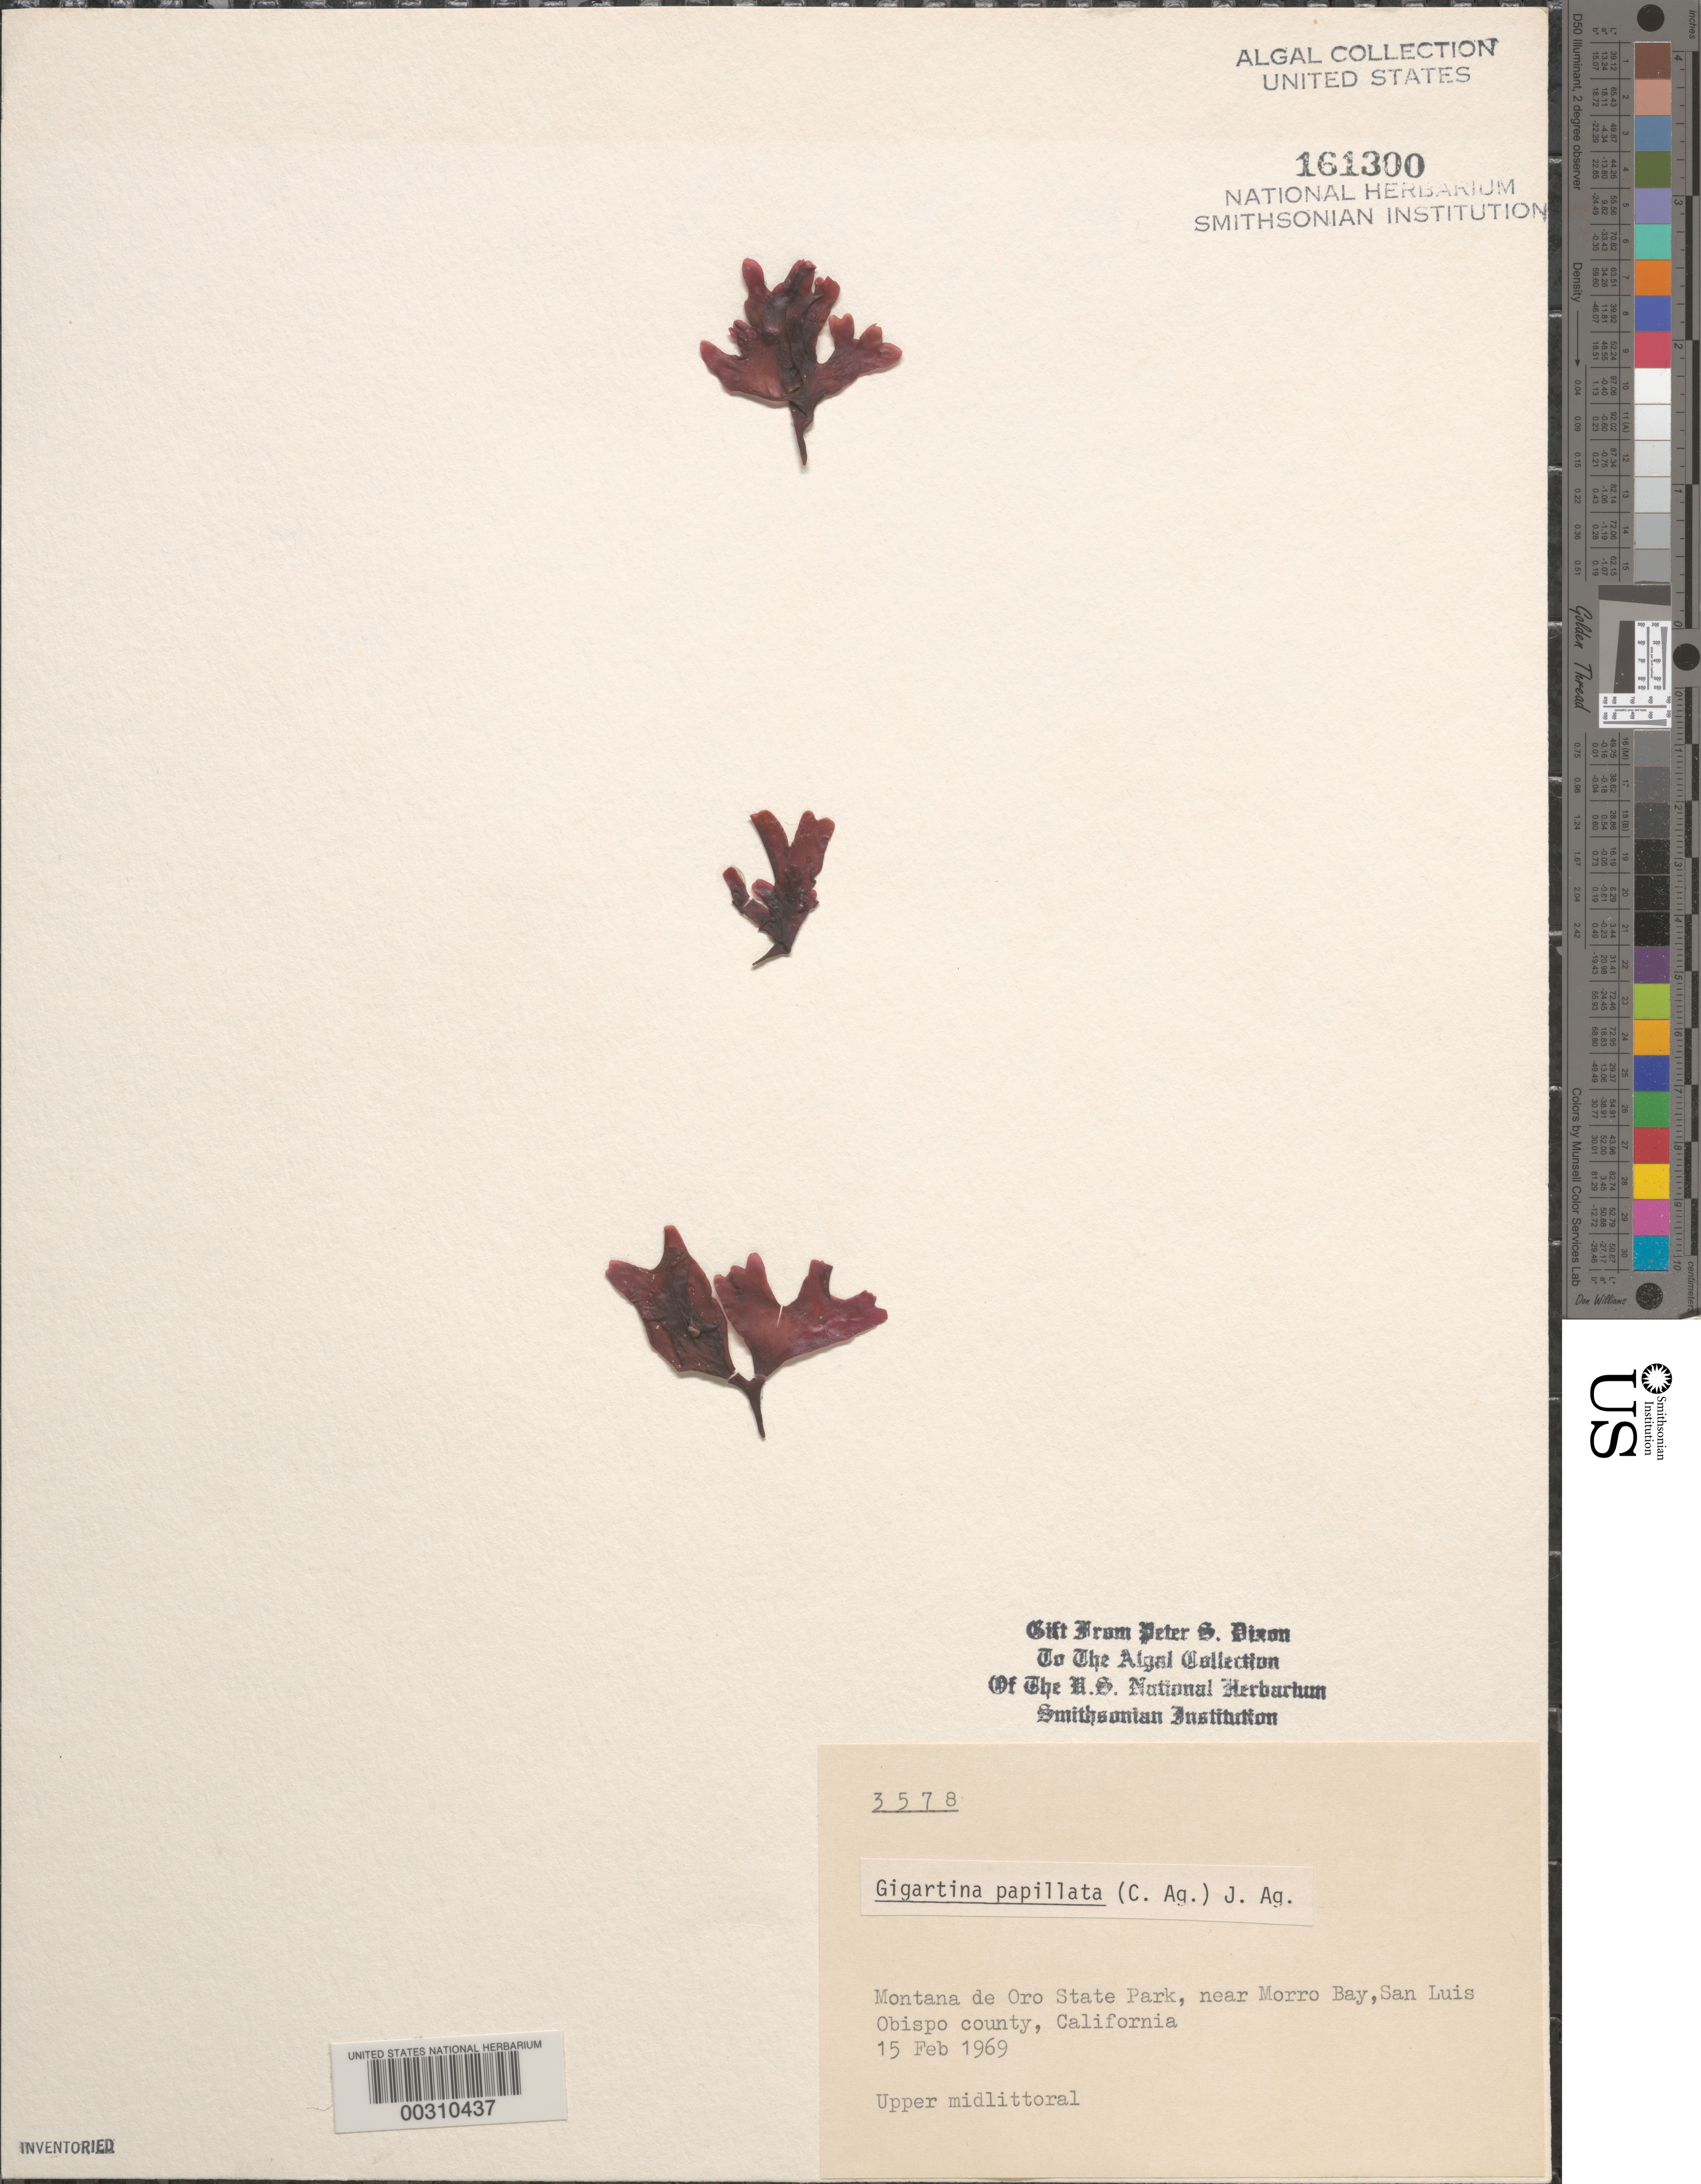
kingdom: Plantae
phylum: Rhodophyta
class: Florideophyceae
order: Gigartinales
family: Phyllophoraceae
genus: Mastocarpus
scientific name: Mastocarpus papillatus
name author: (C. Agardh) Kütz.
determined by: Algae name updating Project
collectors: P. S. Dixon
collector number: PSD 3578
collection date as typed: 15 Feb 1969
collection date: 1969-02-15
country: United States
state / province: California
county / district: San Luis Obispo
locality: Montana de Oro State Park, near Morro Bay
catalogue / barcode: US 161300